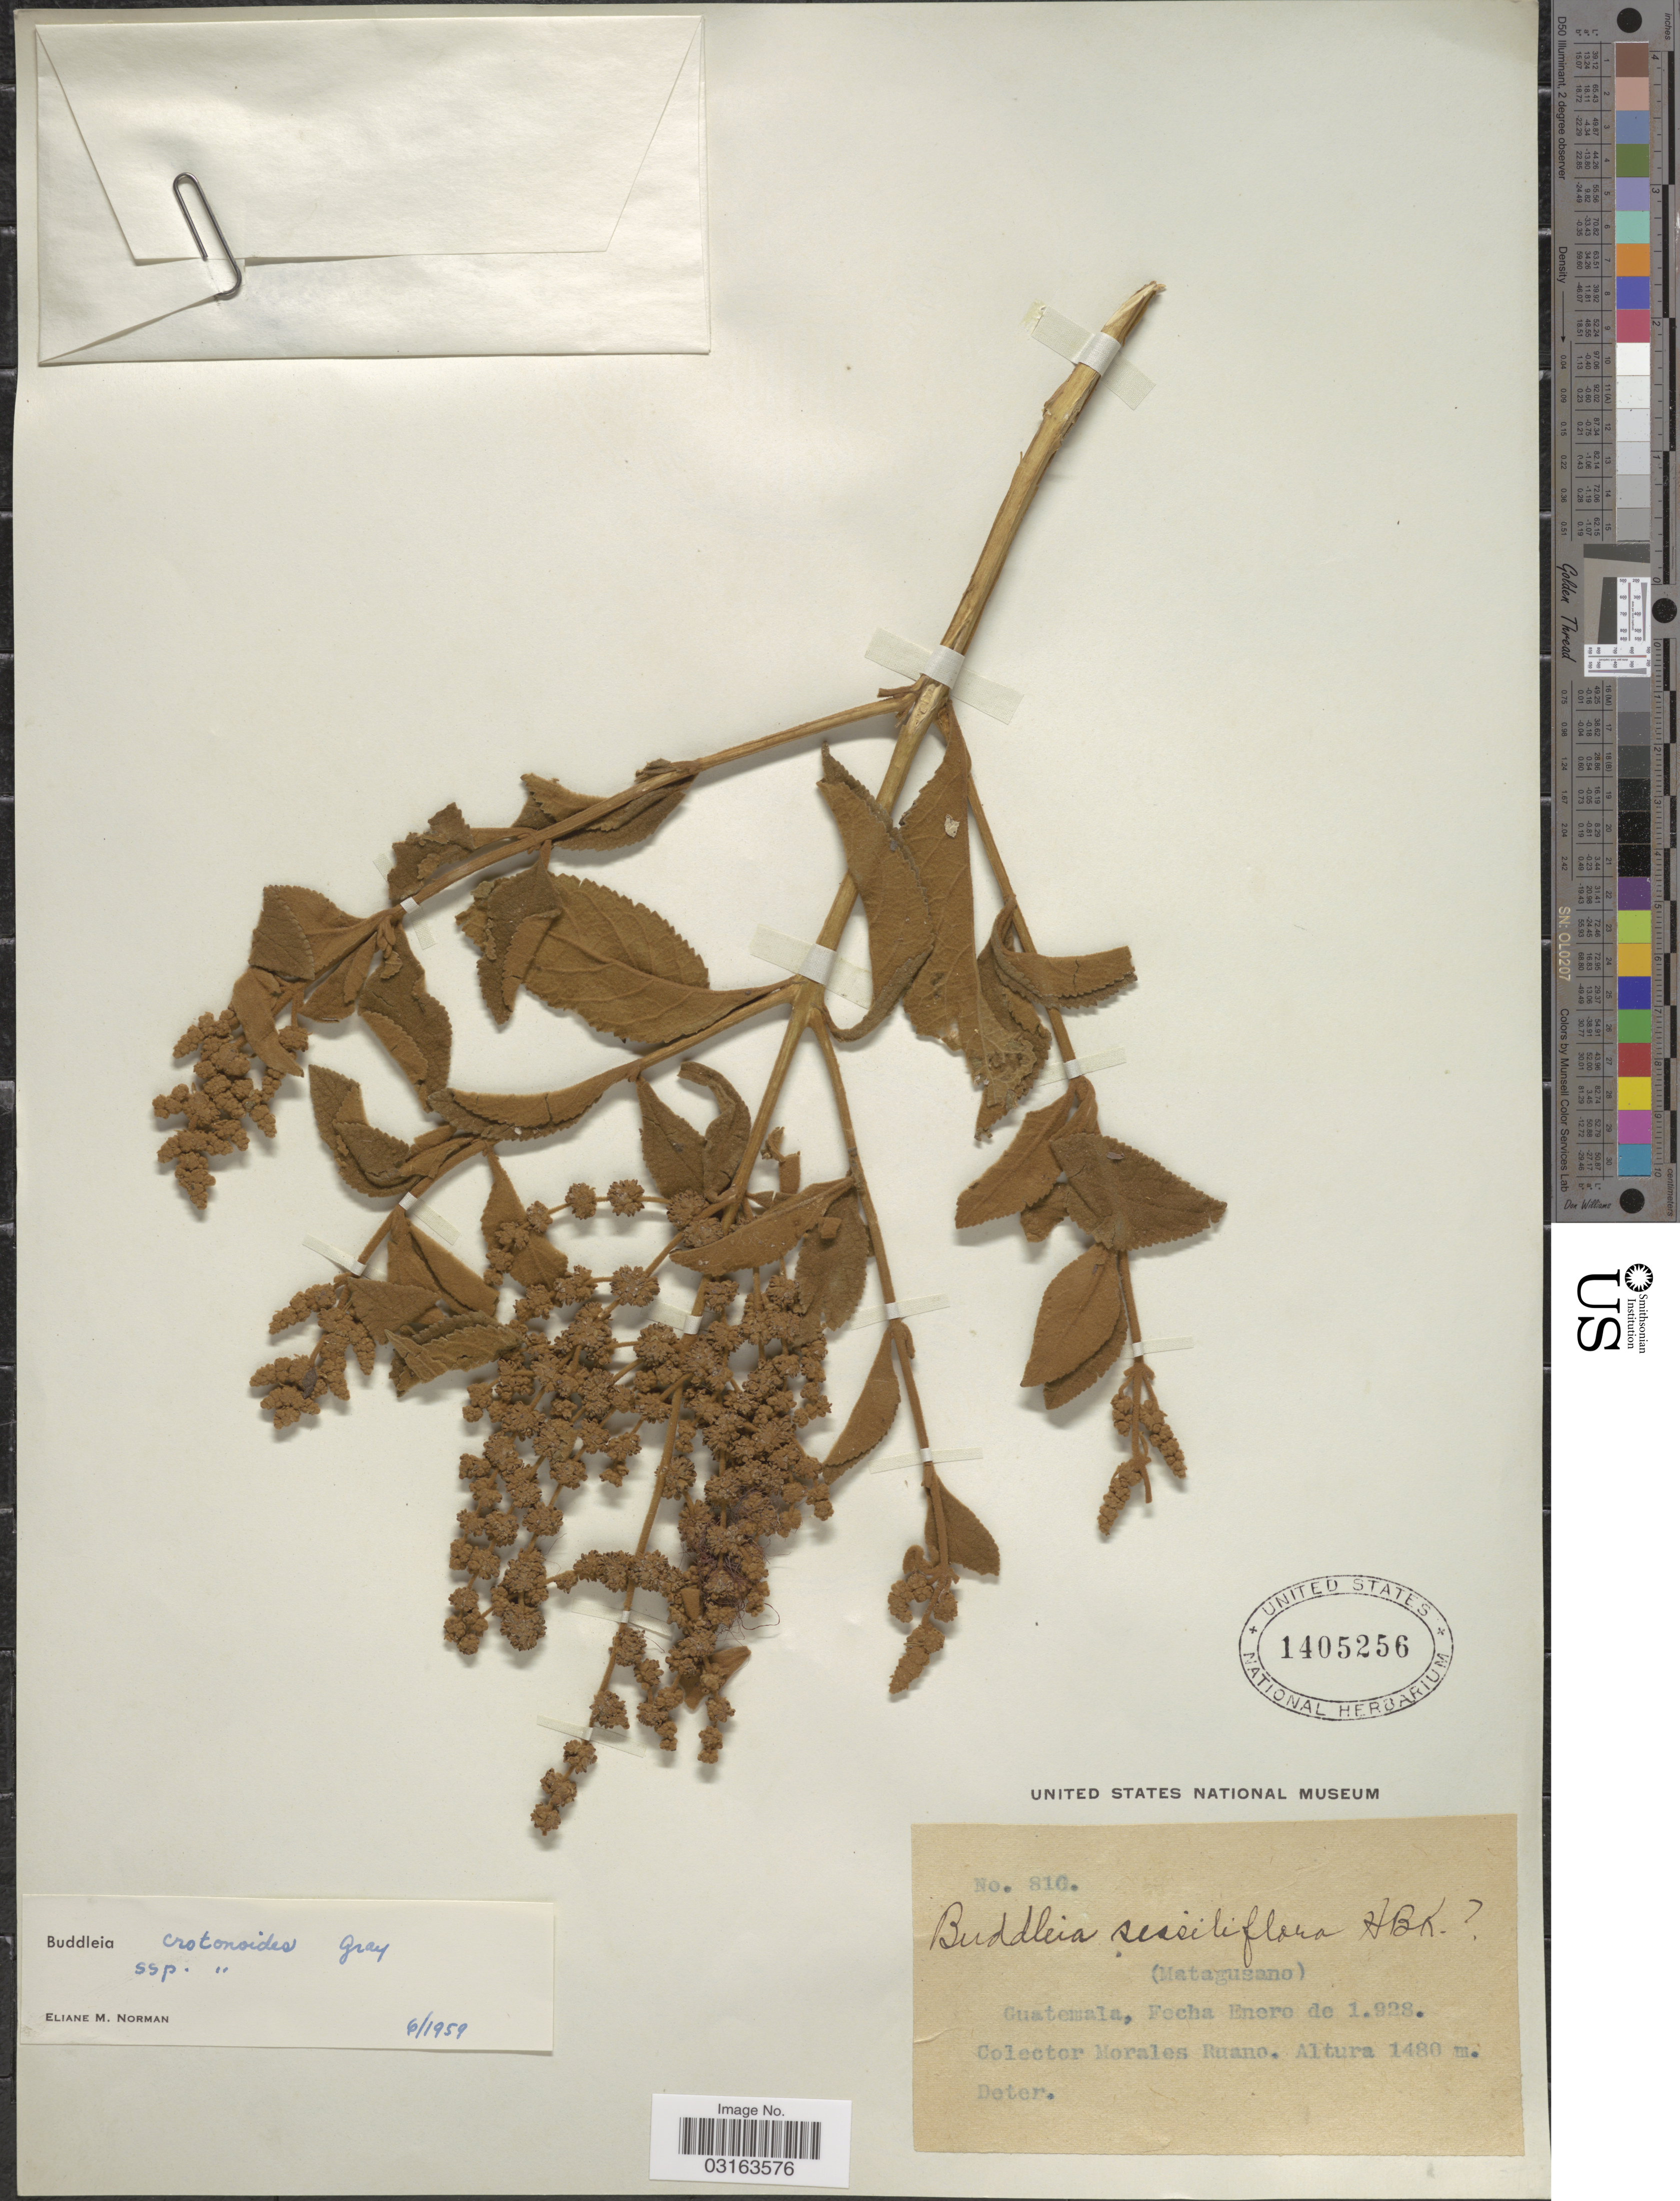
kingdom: Plantae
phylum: Tracheophyta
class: Magnoliopsida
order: Lamiales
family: Scrophulariaceae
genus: Buddleja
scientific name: Buddleja crotonoides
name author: A. Gray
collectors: M. Ruano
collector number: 810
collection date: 1928-01-01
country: Guatemala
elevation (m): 1480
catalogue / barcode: US 1405256